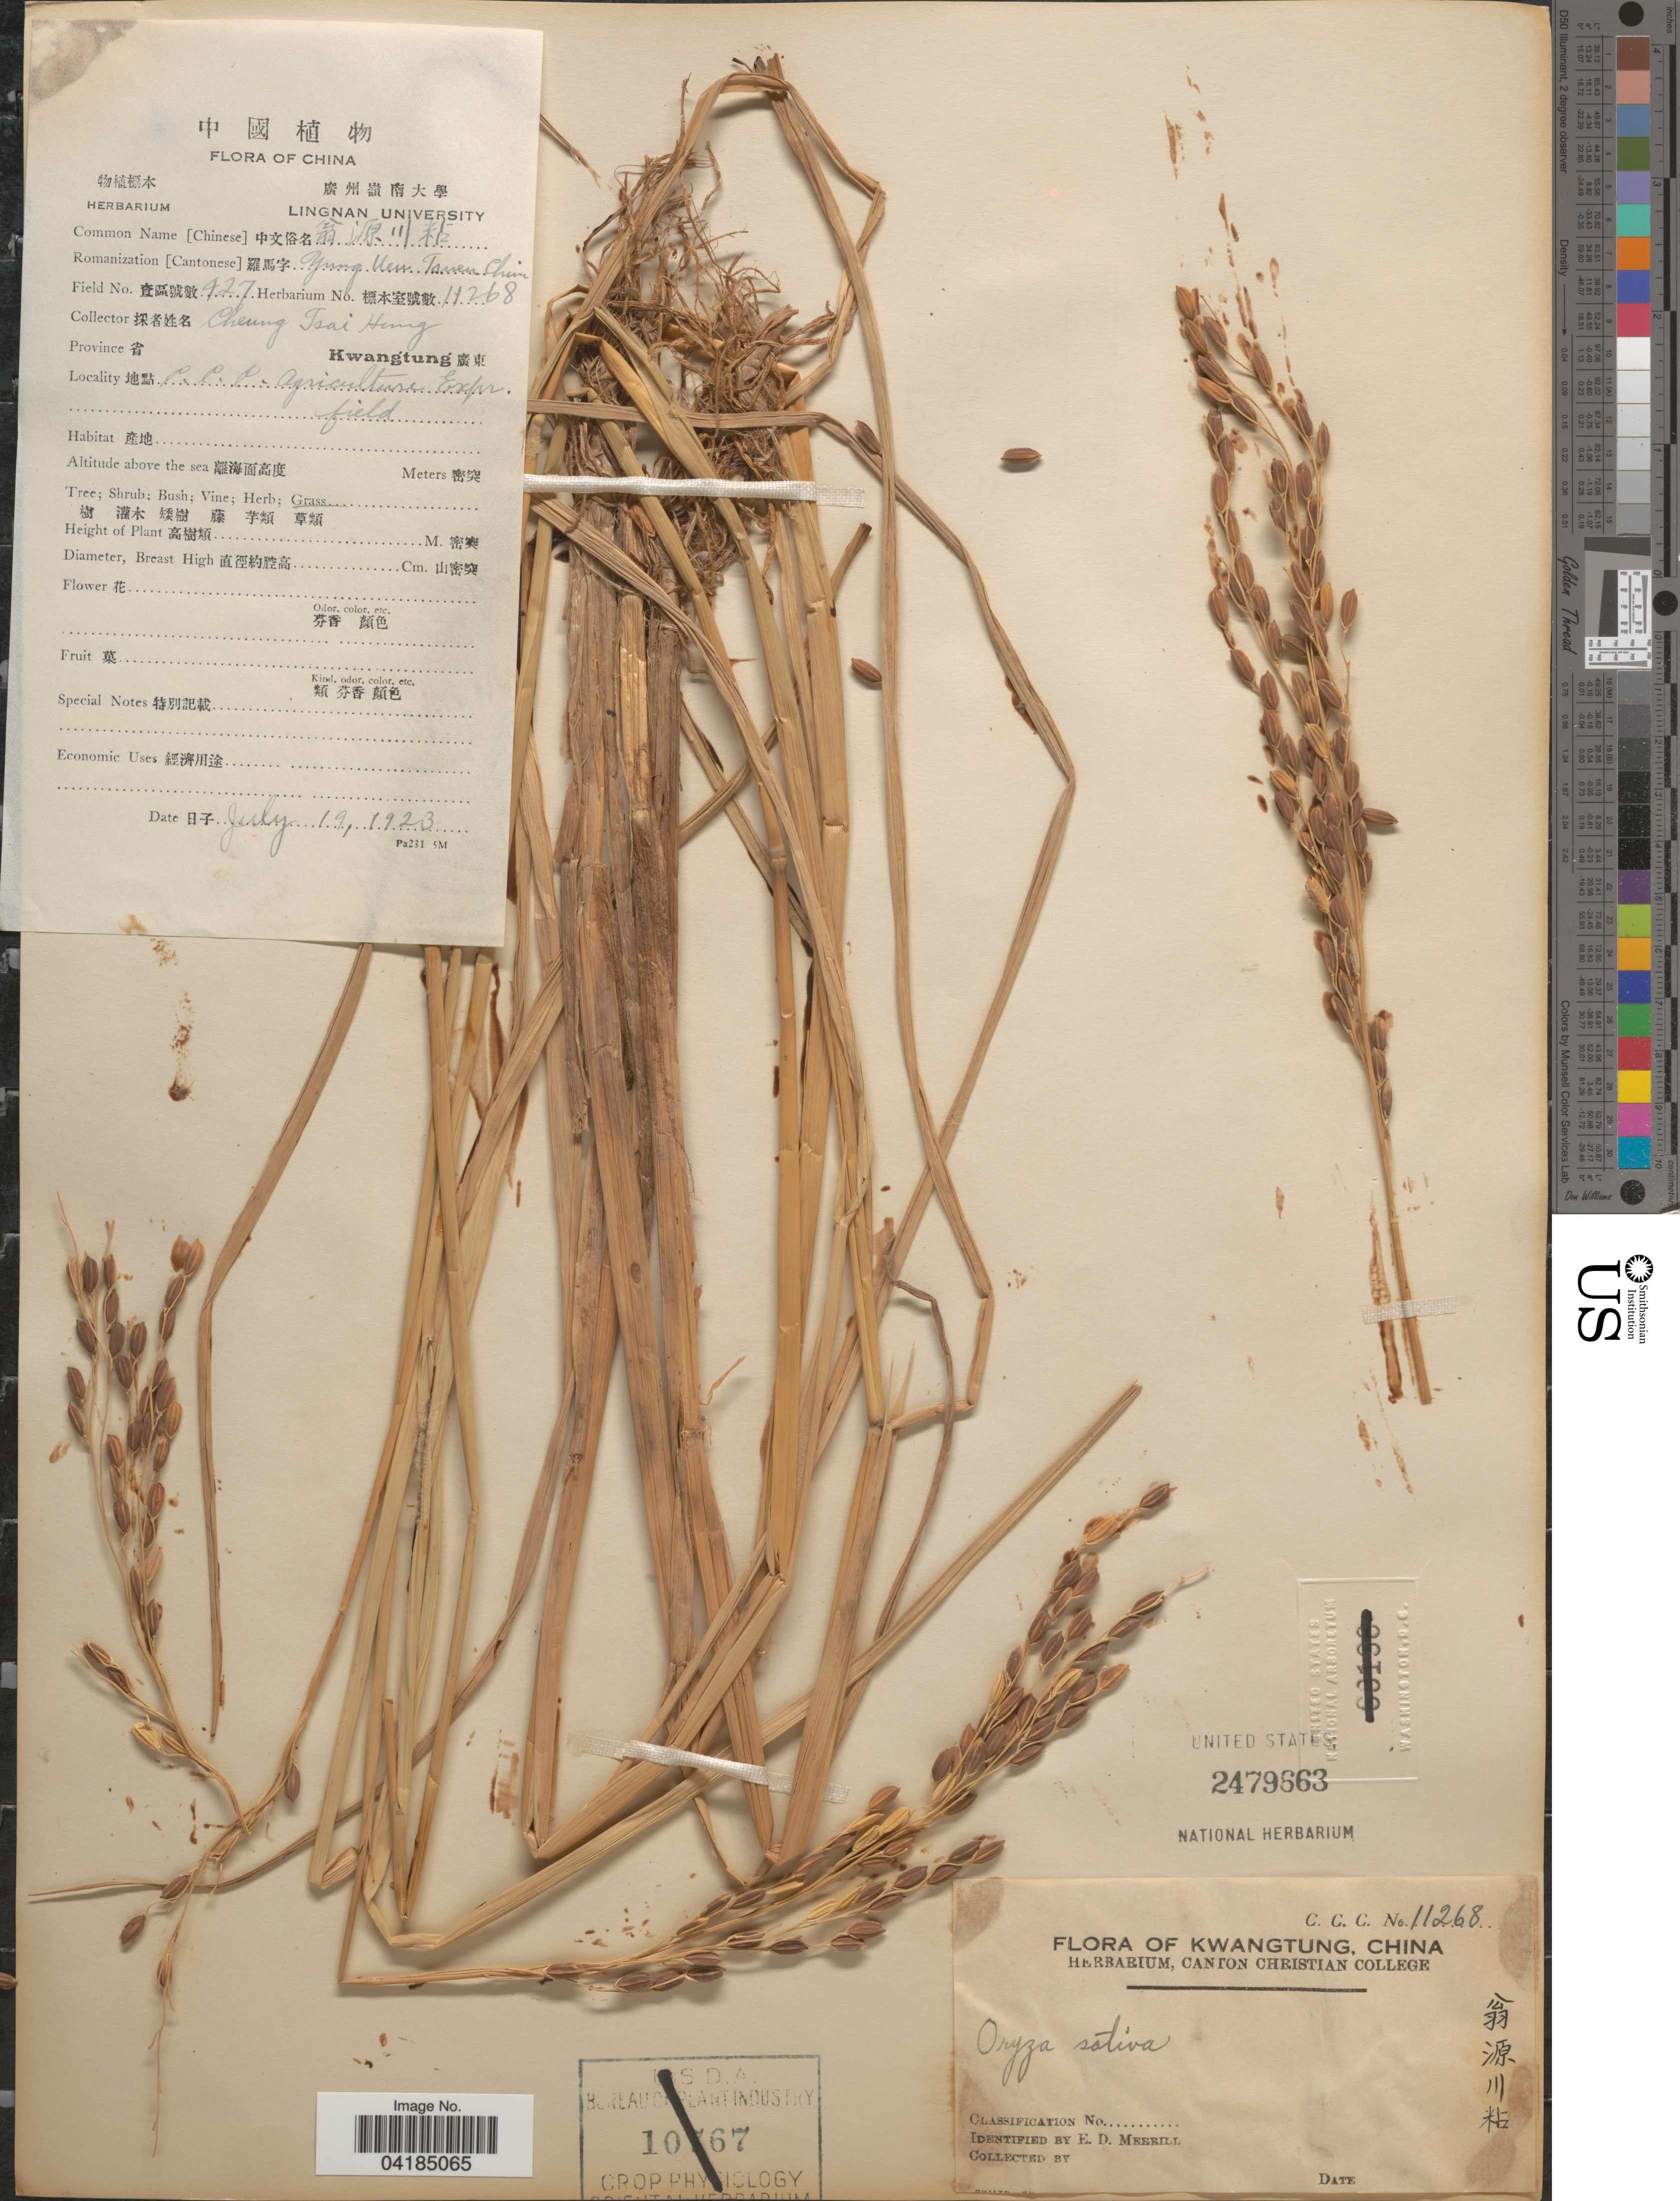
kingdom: Plantae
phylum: Tracheophyta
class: Liliopsida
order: Poales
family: Poaceae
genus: Oryza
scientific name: Oryza sativa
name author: L.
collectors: C. Hung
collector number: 427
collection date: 1923-07-19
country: China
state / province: Guangdong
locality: Kwangtung. C.C.C. Agriculture Expr. rice field.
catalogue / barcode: US 2479663